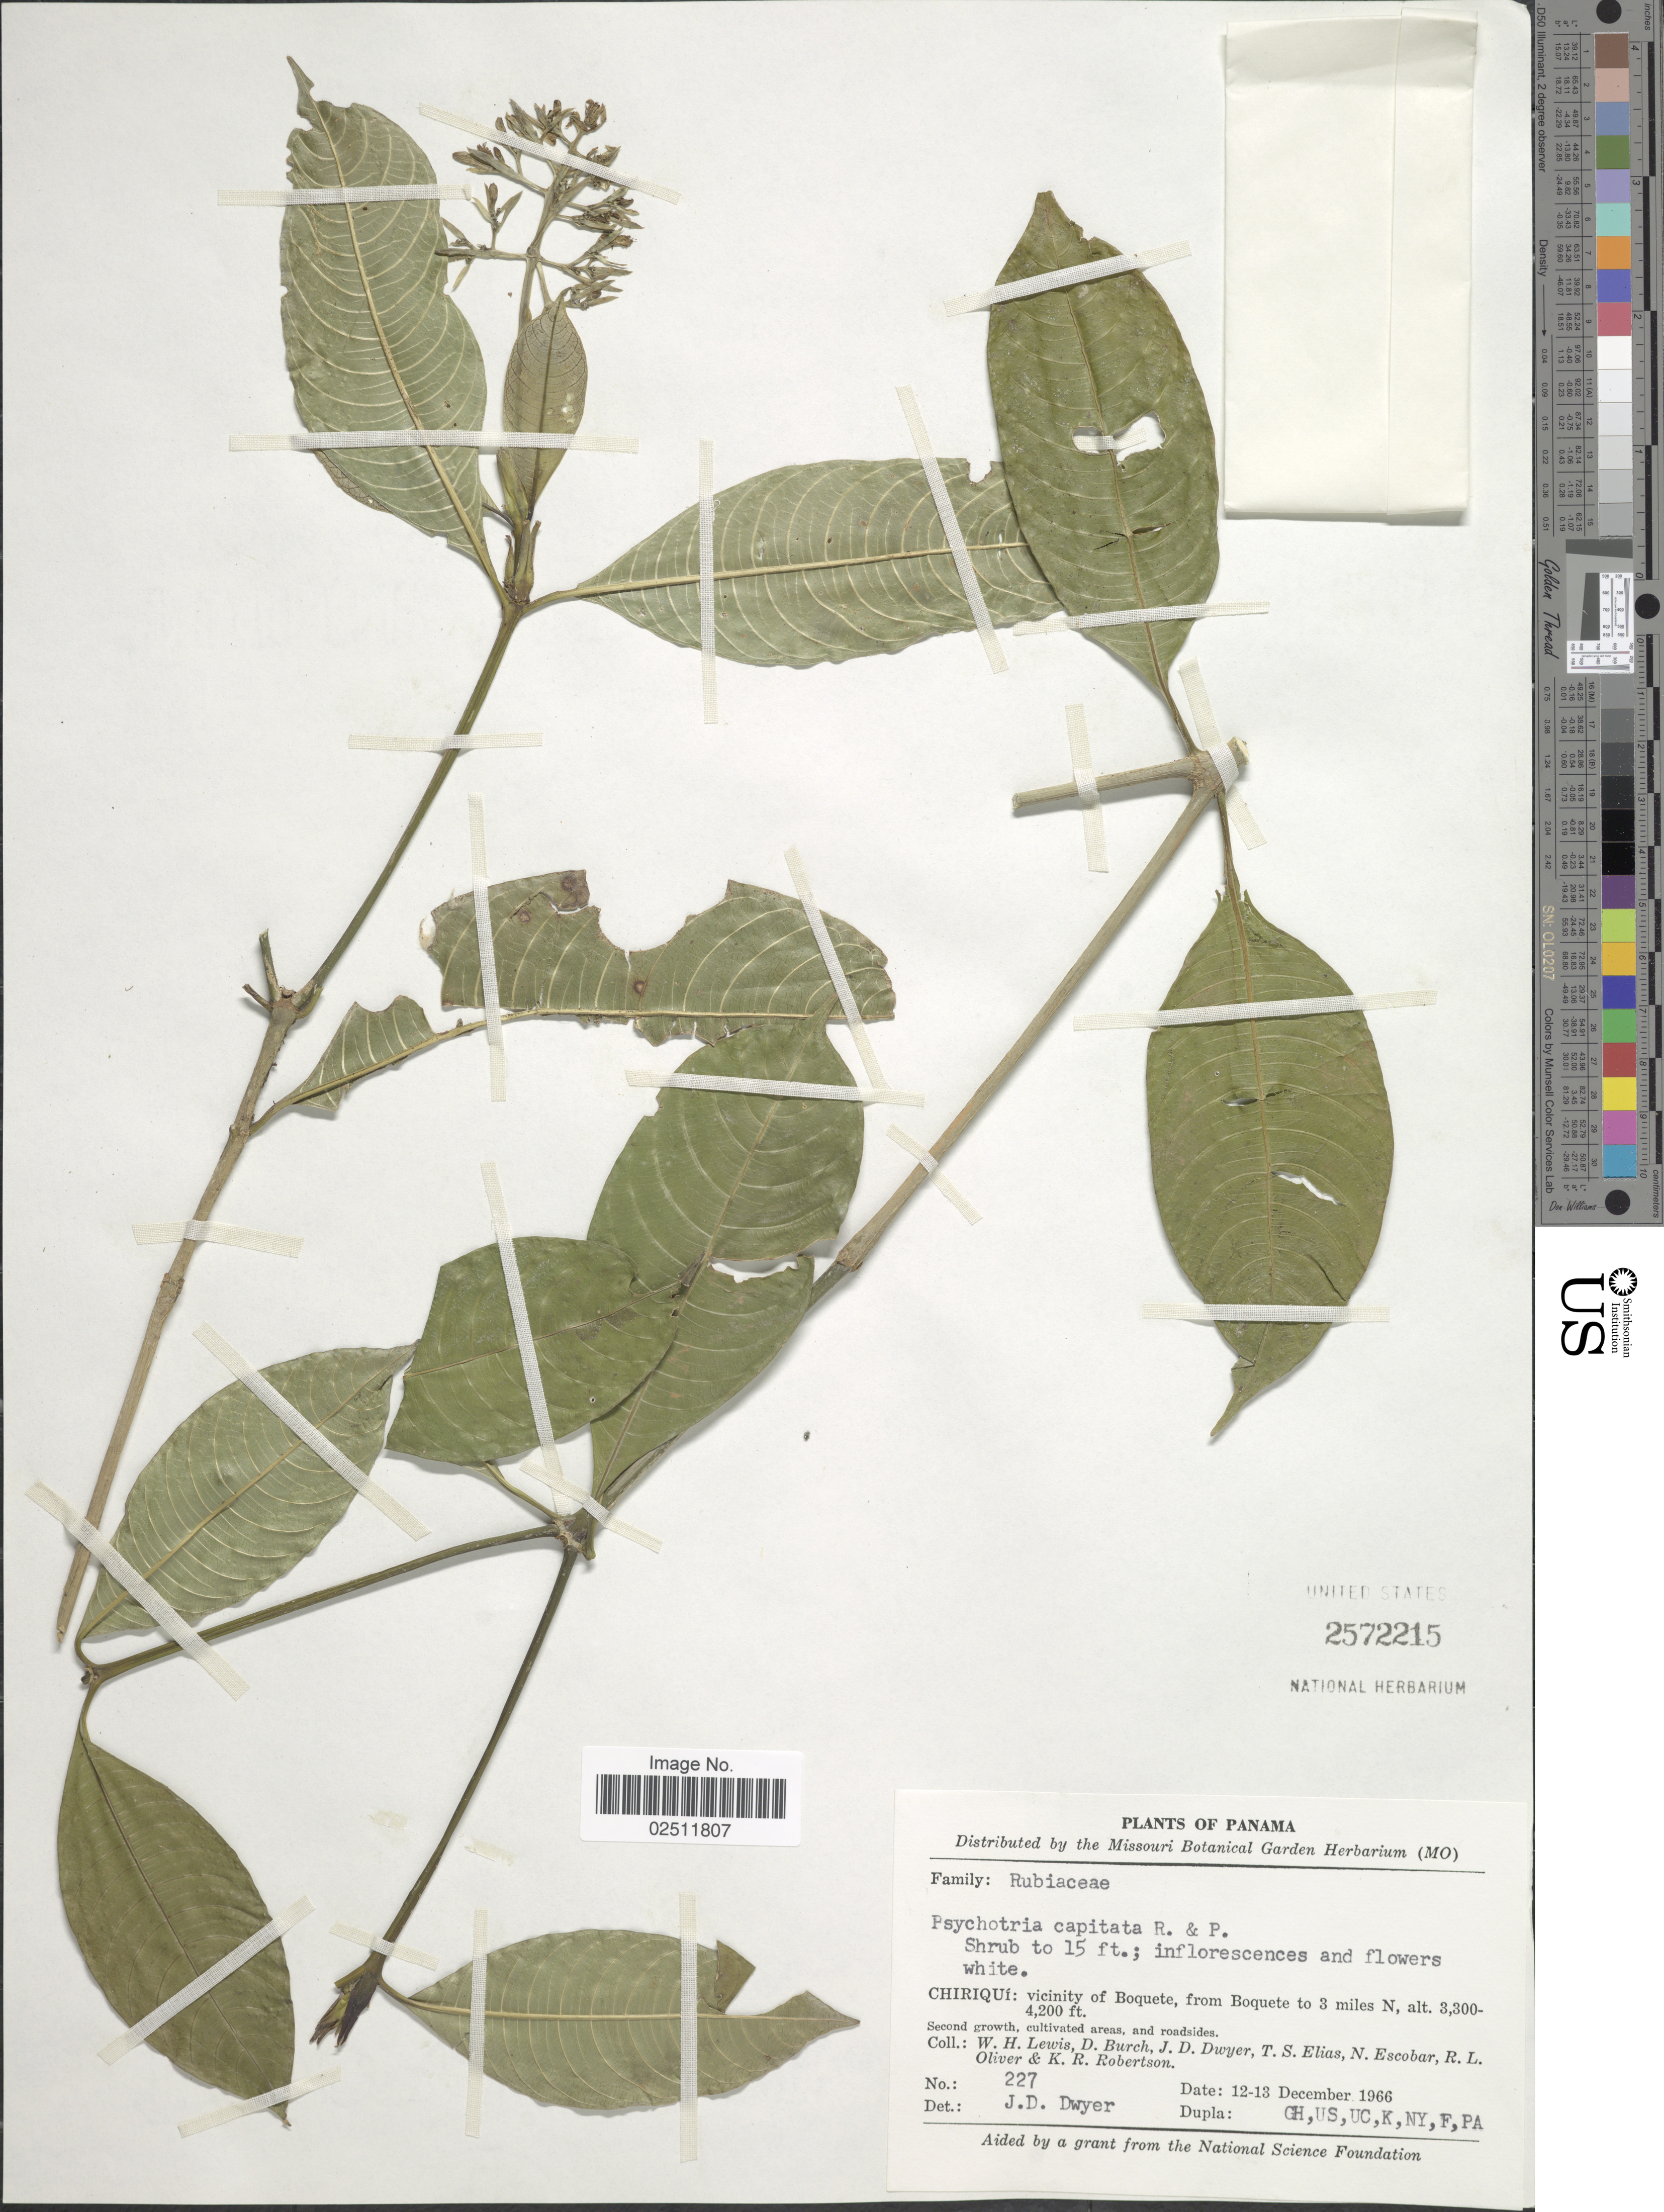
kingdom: Plantae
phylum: Tracheophyta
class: Magnoliopsida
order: Gentianales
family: Rubiaceae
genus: Psychotria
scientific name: Psychotria capitata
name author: Ruiz & Pav.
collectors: W. H. Lewis, D. Burch, J. D. Dwyer, T. S. Elias & et al.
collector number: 227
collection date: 1966-12-12/1966-12-13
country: Panama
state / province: Chiriqui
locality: Vicinity of Boquete, from Boquete to 3 miles N.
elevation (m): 1006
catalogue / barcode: US 2572215